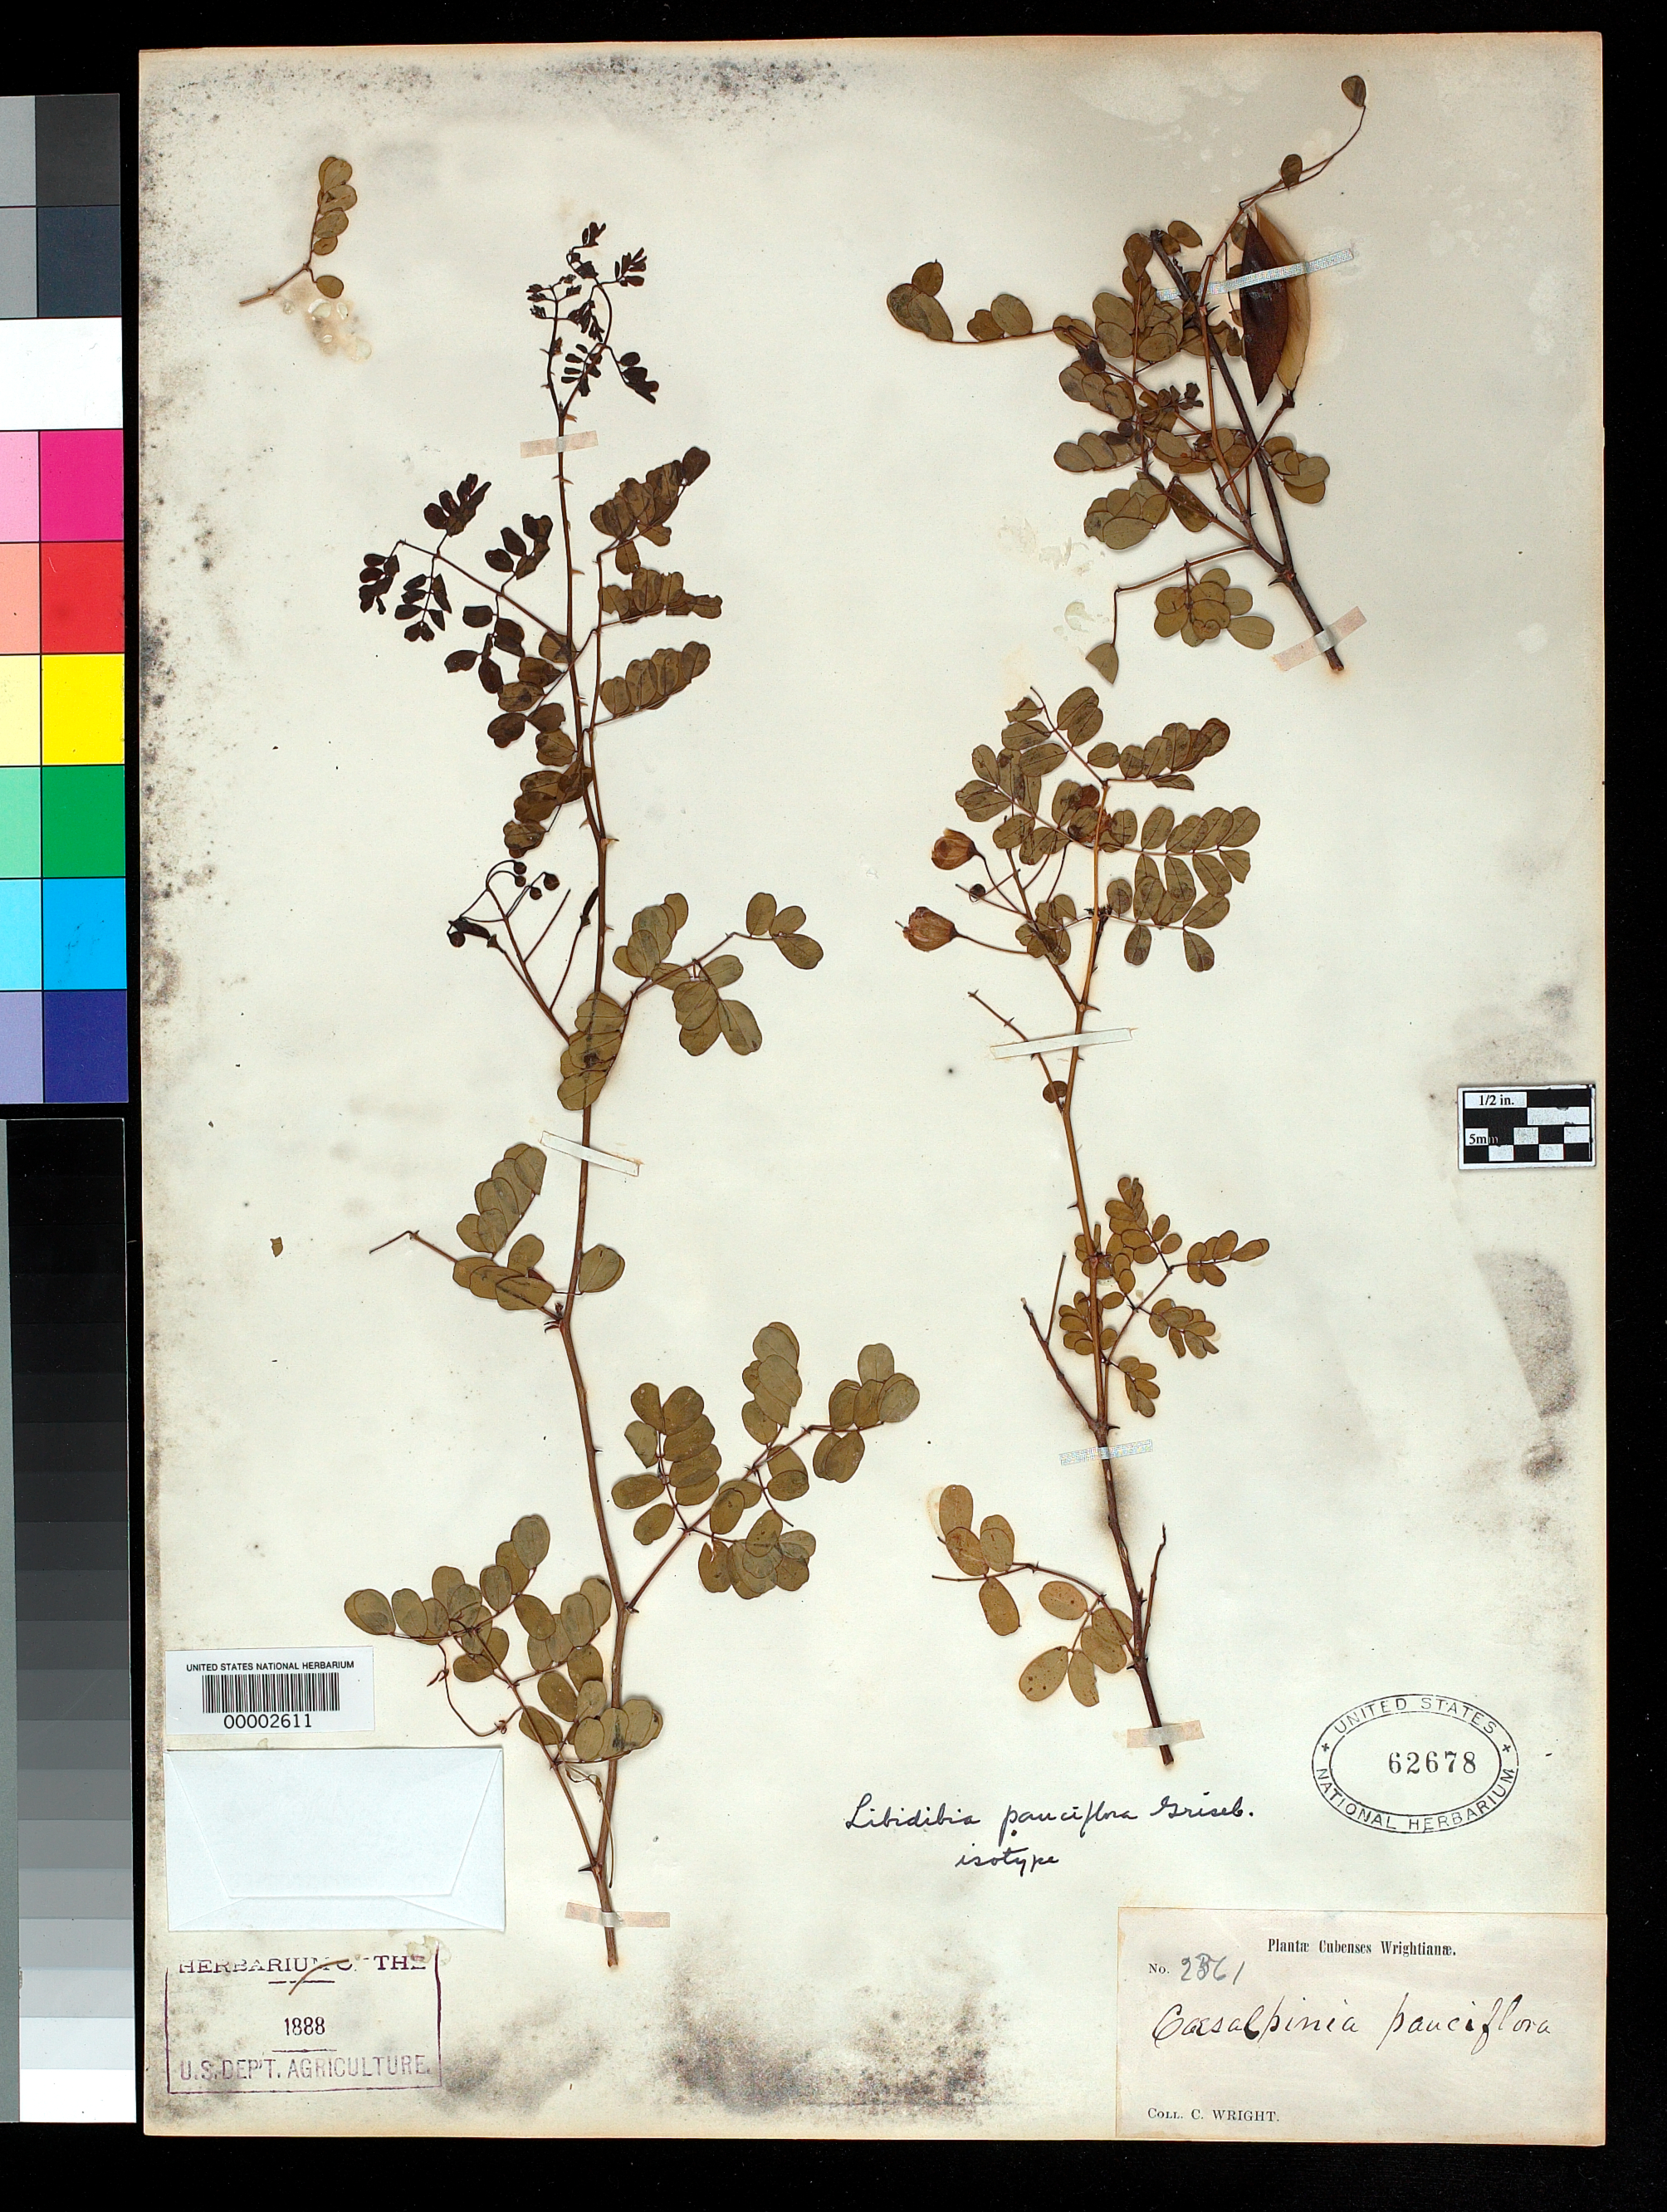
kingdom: Plantae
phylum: Tracheophyta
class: Magnoliopsida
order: Fabales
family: Fabaceae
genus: Libidibia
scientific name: Libidibia pauciflora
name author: Griseb.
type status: Isotype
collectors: C. Wright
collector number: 2361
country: Cuba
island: Greater Antilles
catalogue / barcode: US 62678